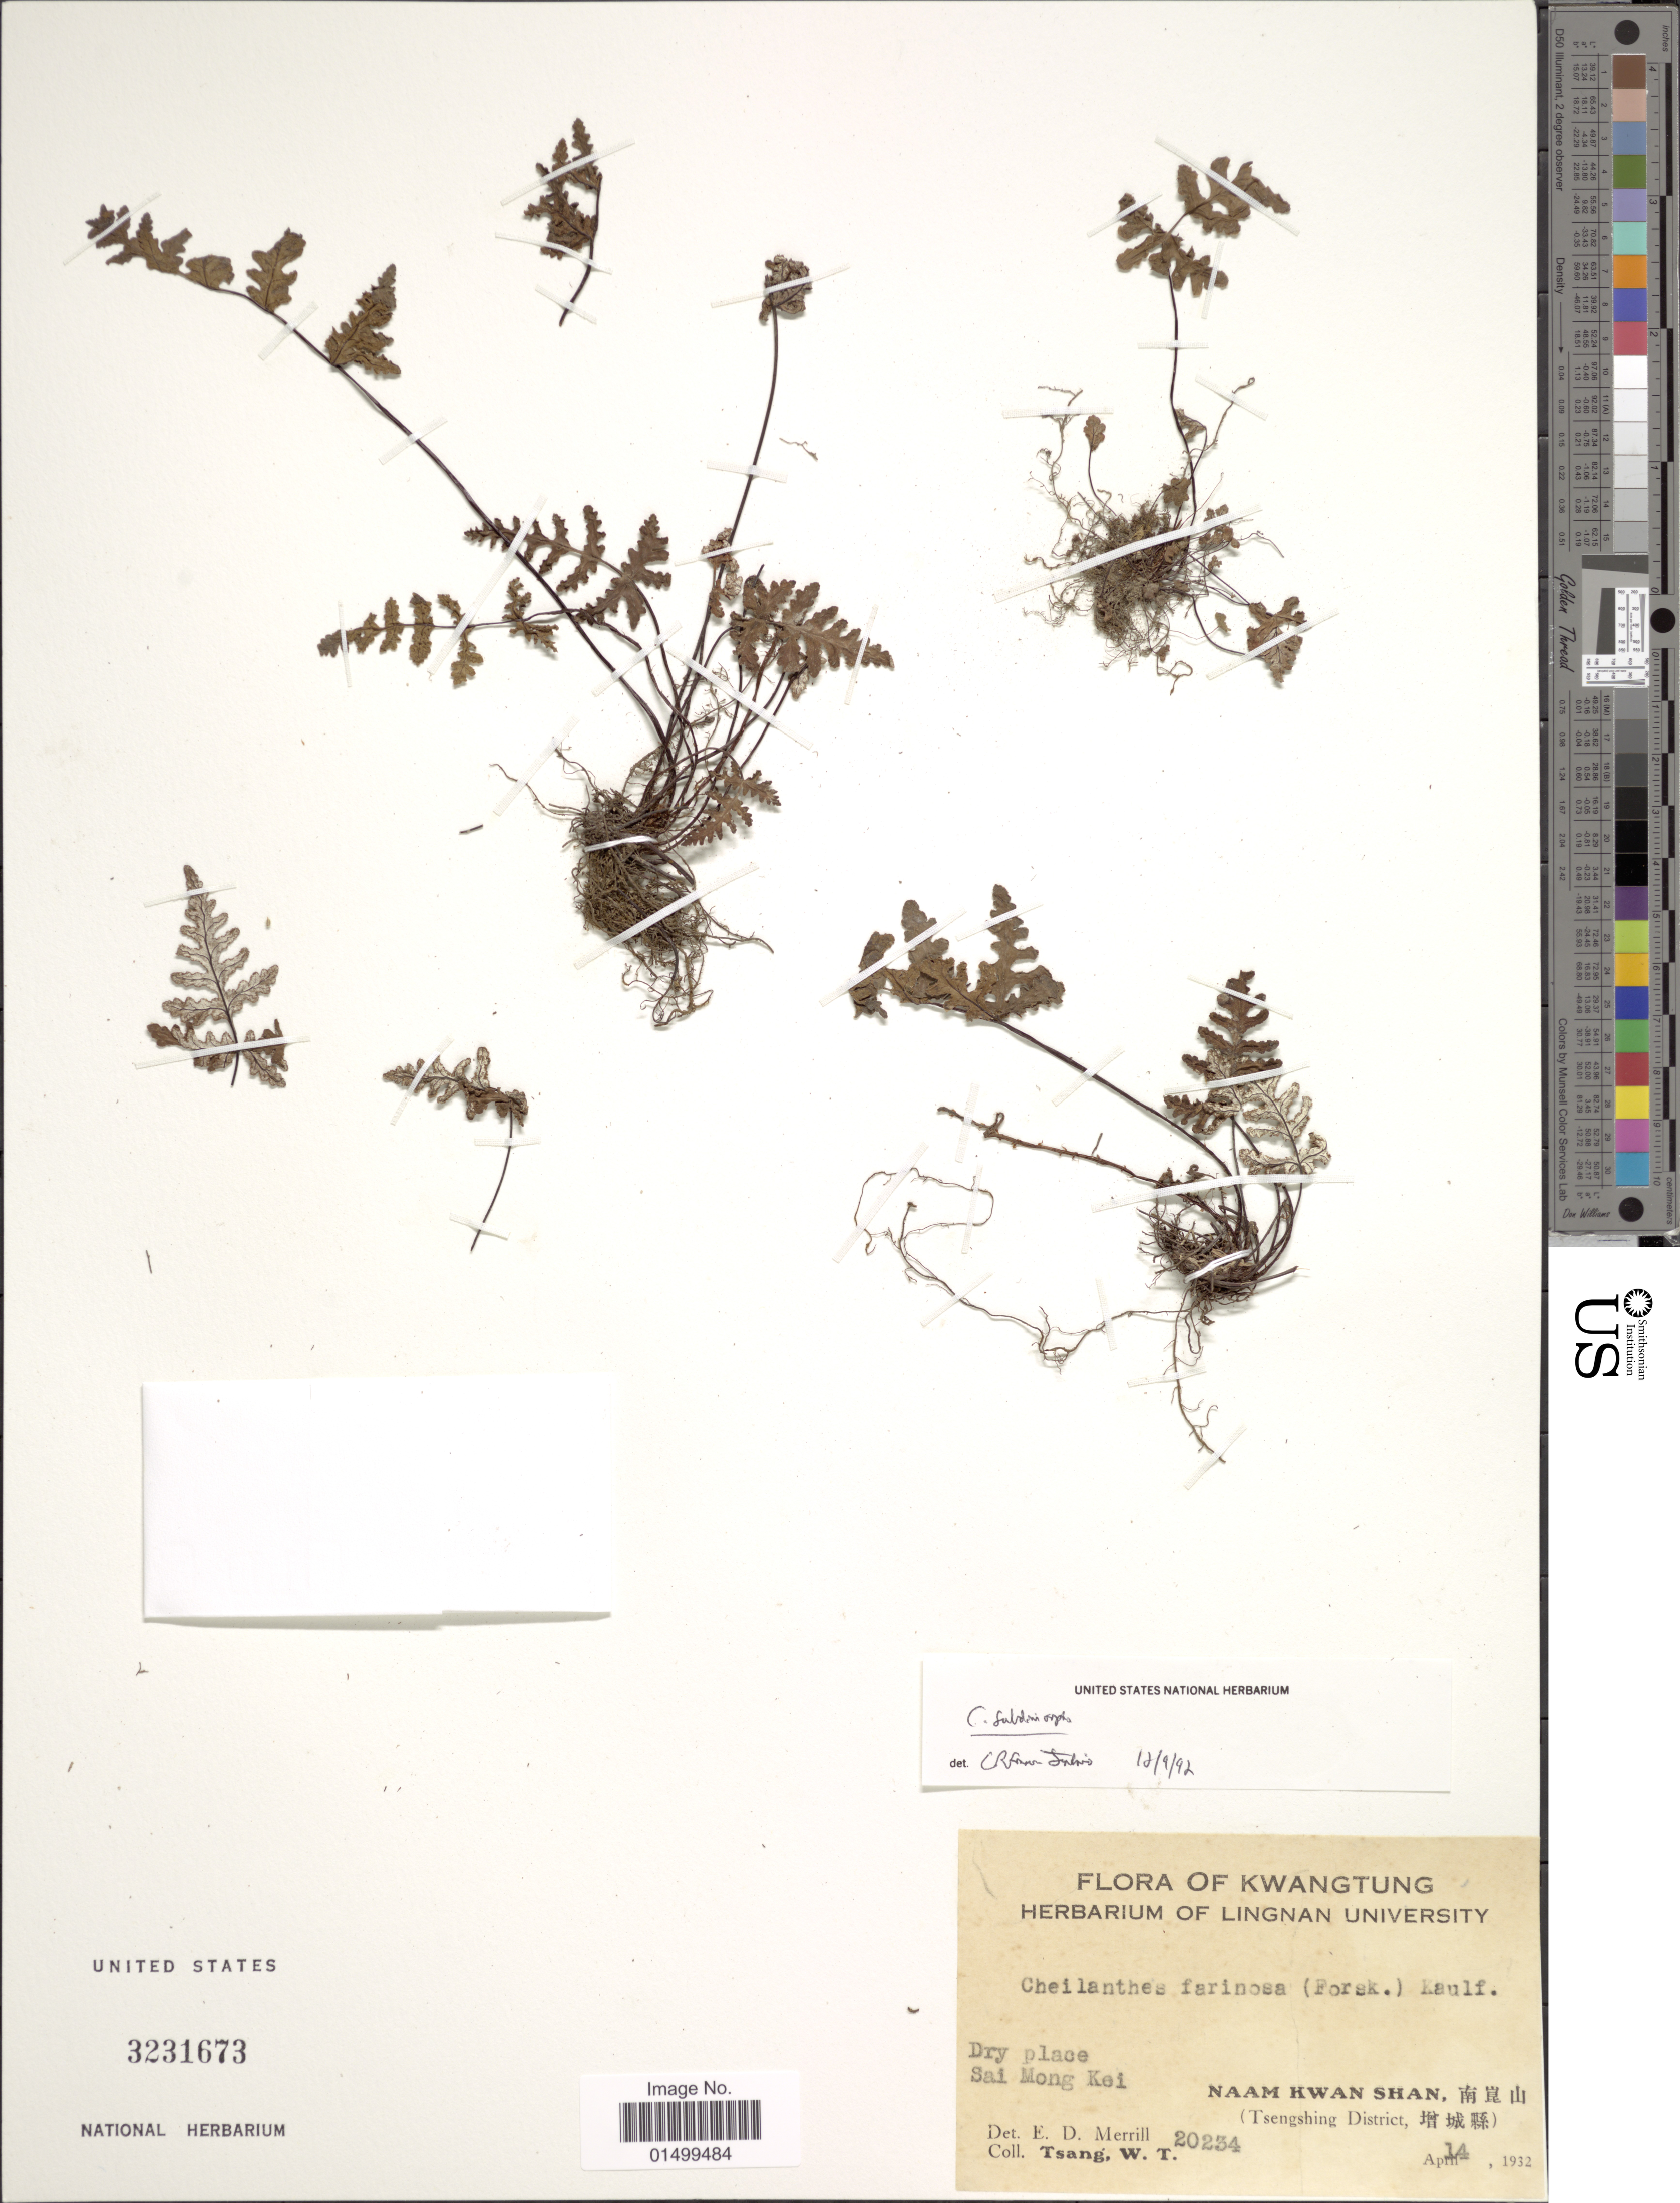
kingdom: Plantae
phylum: Tracheophyta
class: Polypodiopsida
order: Polypodiales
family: Pteridaceae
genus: Cheilanthes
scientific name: Cheilanthes farinosa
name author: (Forssk.) Kaulf.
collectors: W. T. Tsang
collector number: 20234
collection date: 1932-04-14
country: China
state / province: Guangdong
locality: Dry place Sai Mong Kei, Naam Kwan shan (Tsengshing Dsitrcit)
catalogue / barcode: US 3231673